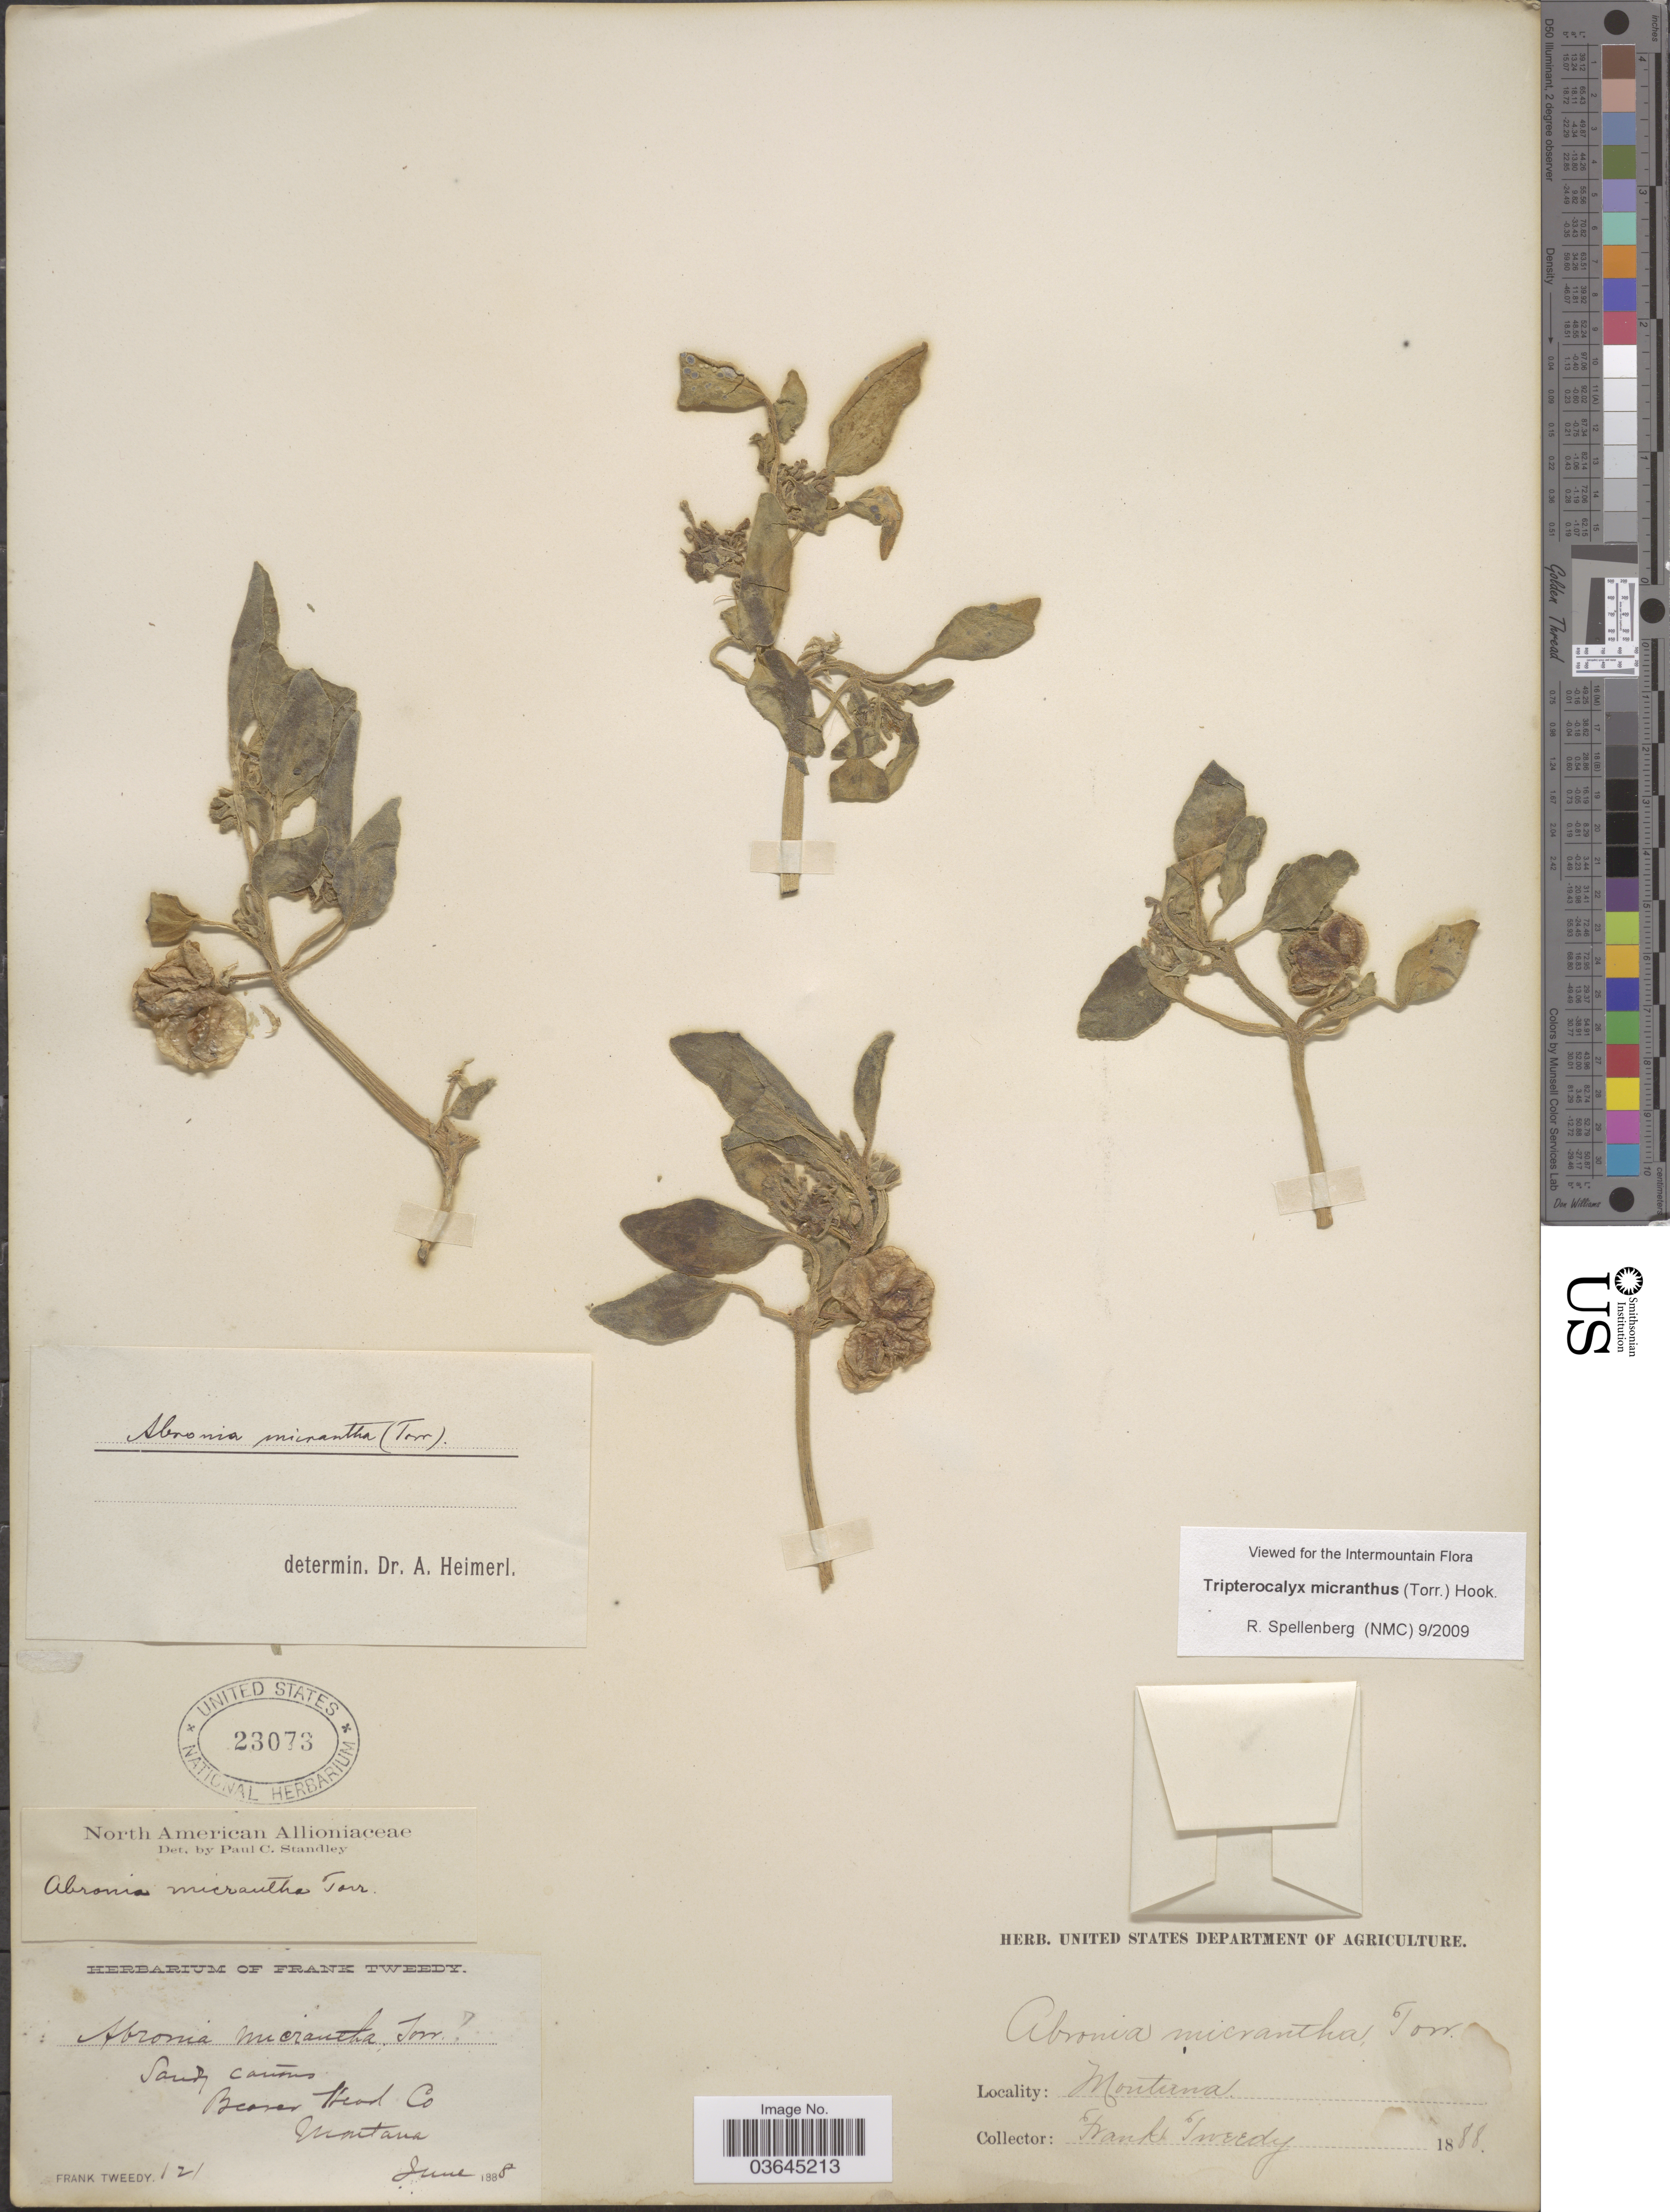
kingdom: Plantae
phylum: Tracheophyta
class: Magnoliopsida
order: Caryophyllales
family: Nyctaginaceae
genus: Tripterocalyx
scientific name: Tripterocalyx micranthus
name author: (Torr.) Hook.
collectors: F. Tweedy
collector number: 121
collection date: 1888-06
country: United States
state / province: Montana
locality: Sandy cañons, beaver Head Co.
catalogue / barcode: US 23073